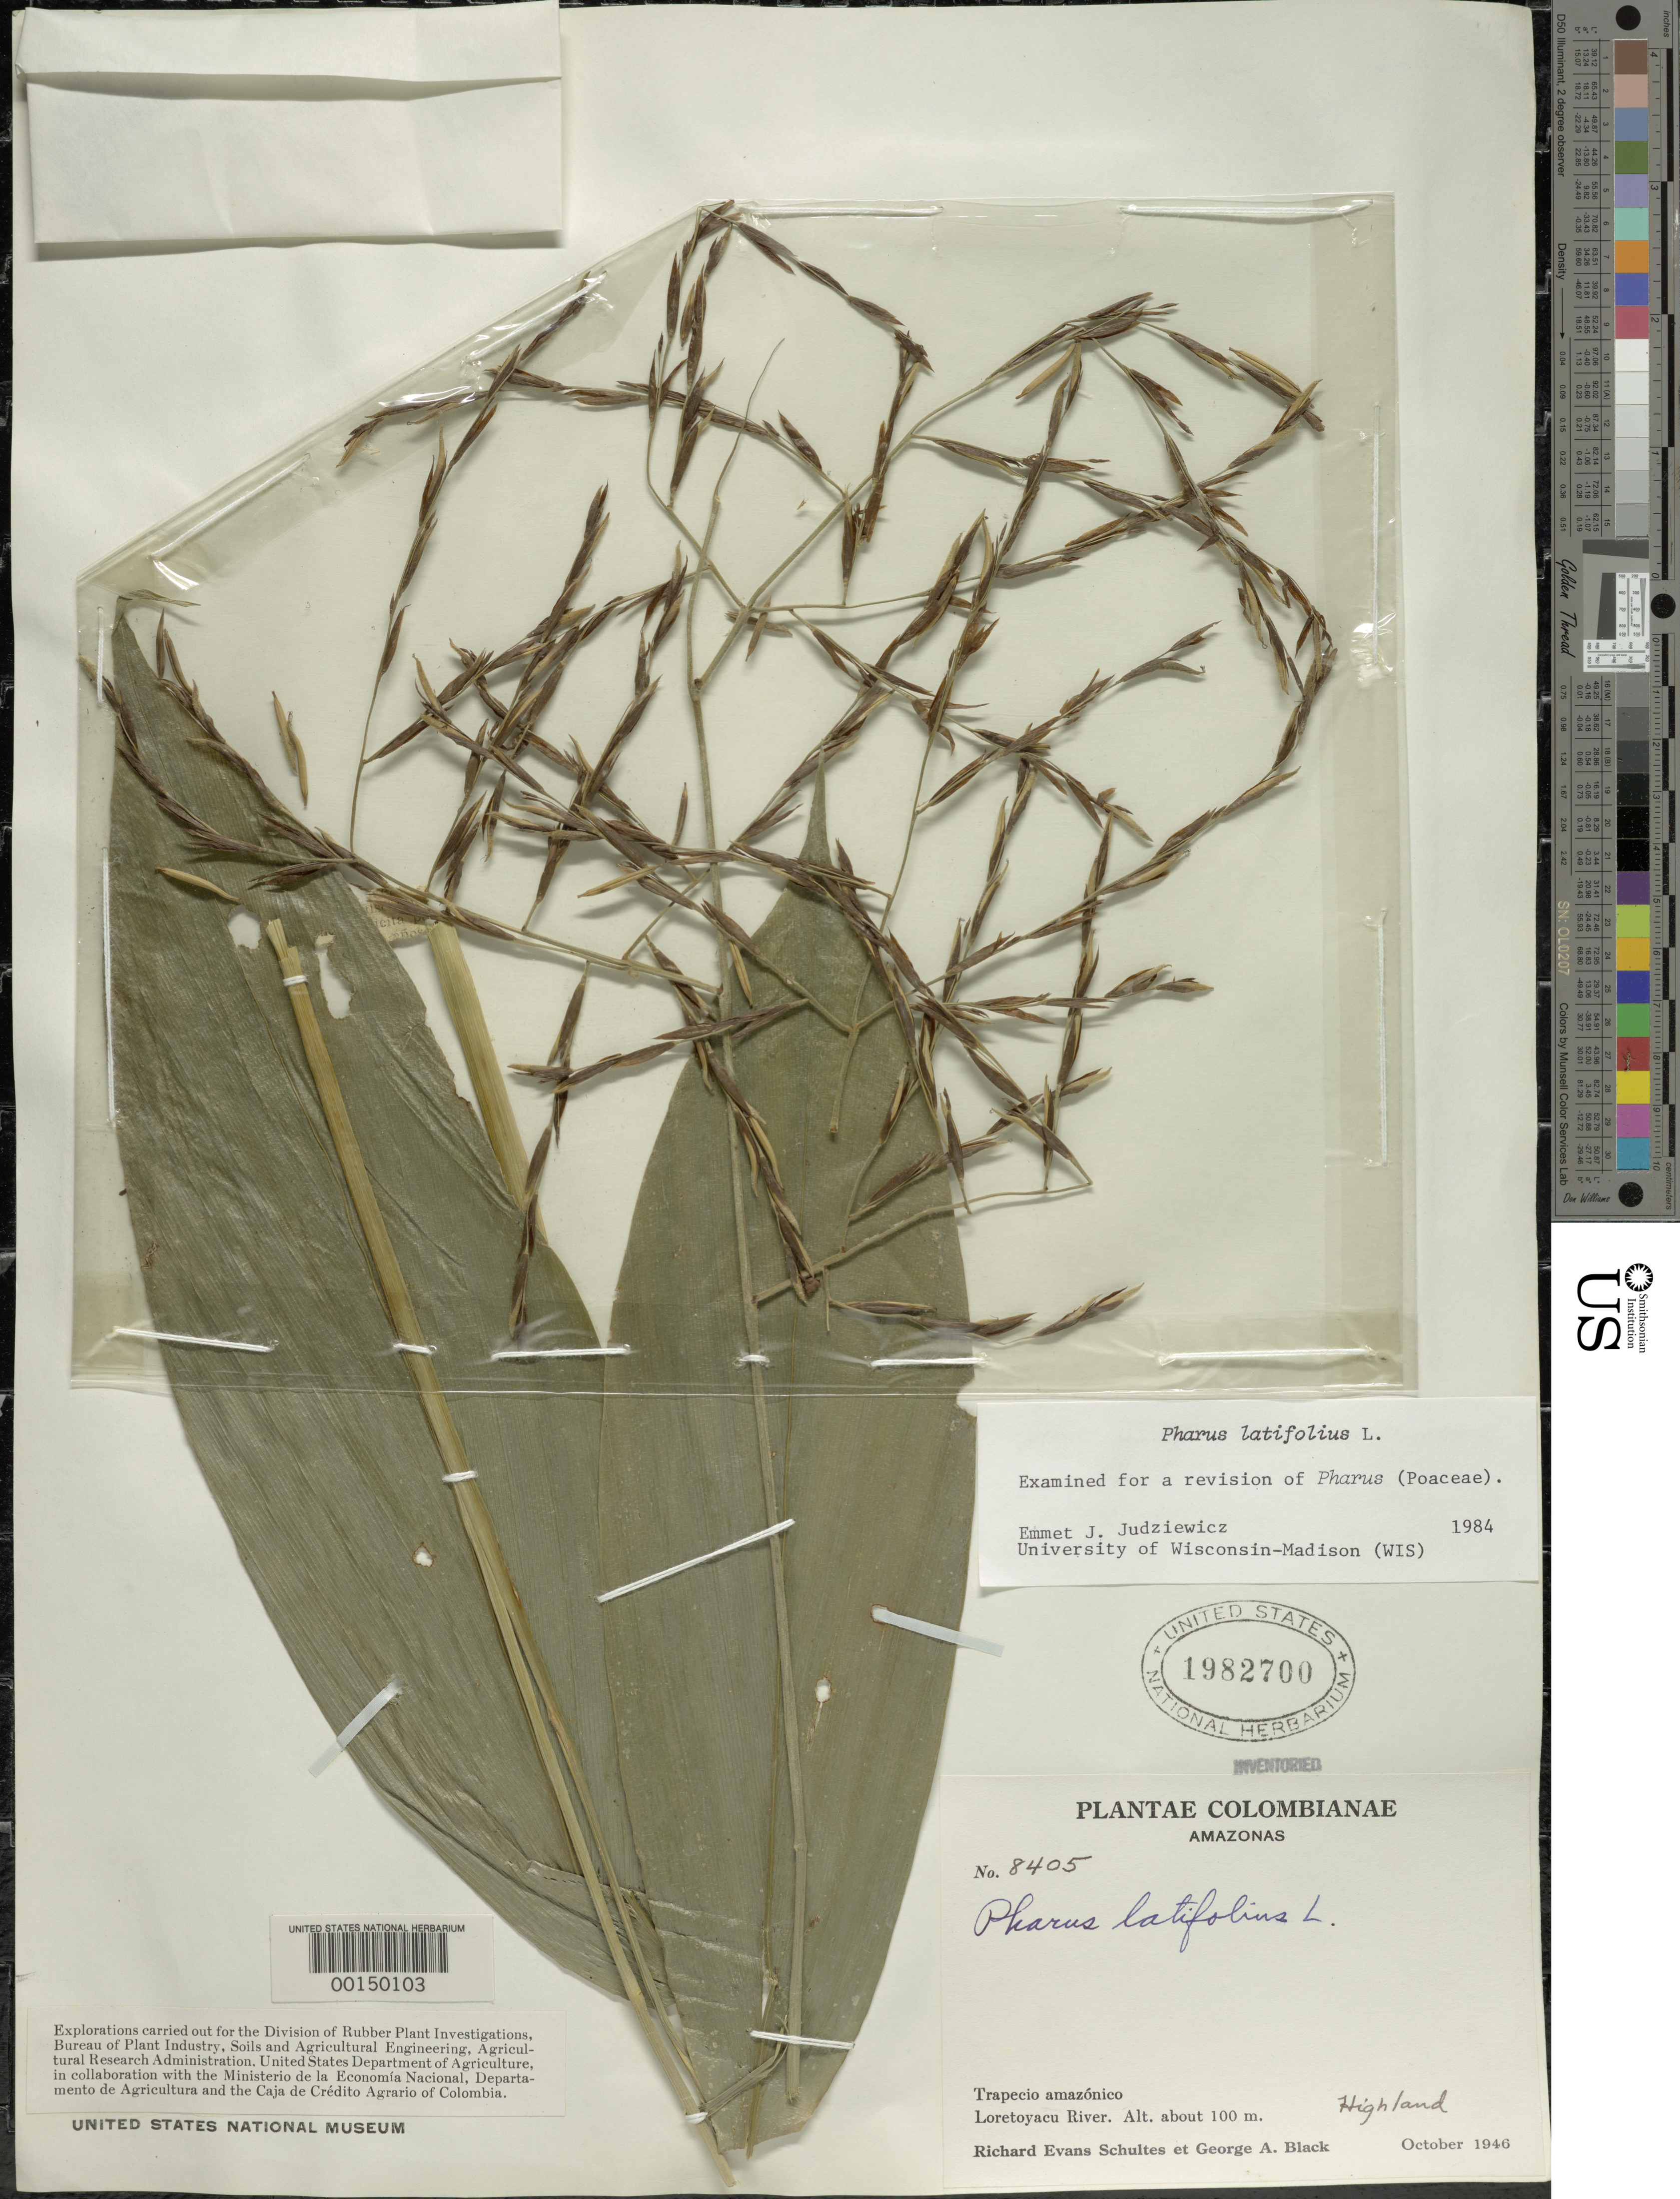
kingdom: Plantae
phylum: Tracheophyta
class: Liliopsida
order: Poales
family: Poaceae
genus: Pharus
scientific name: Pharus latifolius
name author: L.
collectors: R. E. Schultes & G. A. Black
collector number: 8405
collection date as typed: Oct 1946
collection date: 1946-10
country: Colombia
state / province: Amazônas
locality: Loreta-Yacu River.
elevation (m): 100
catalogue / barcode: US 1982700